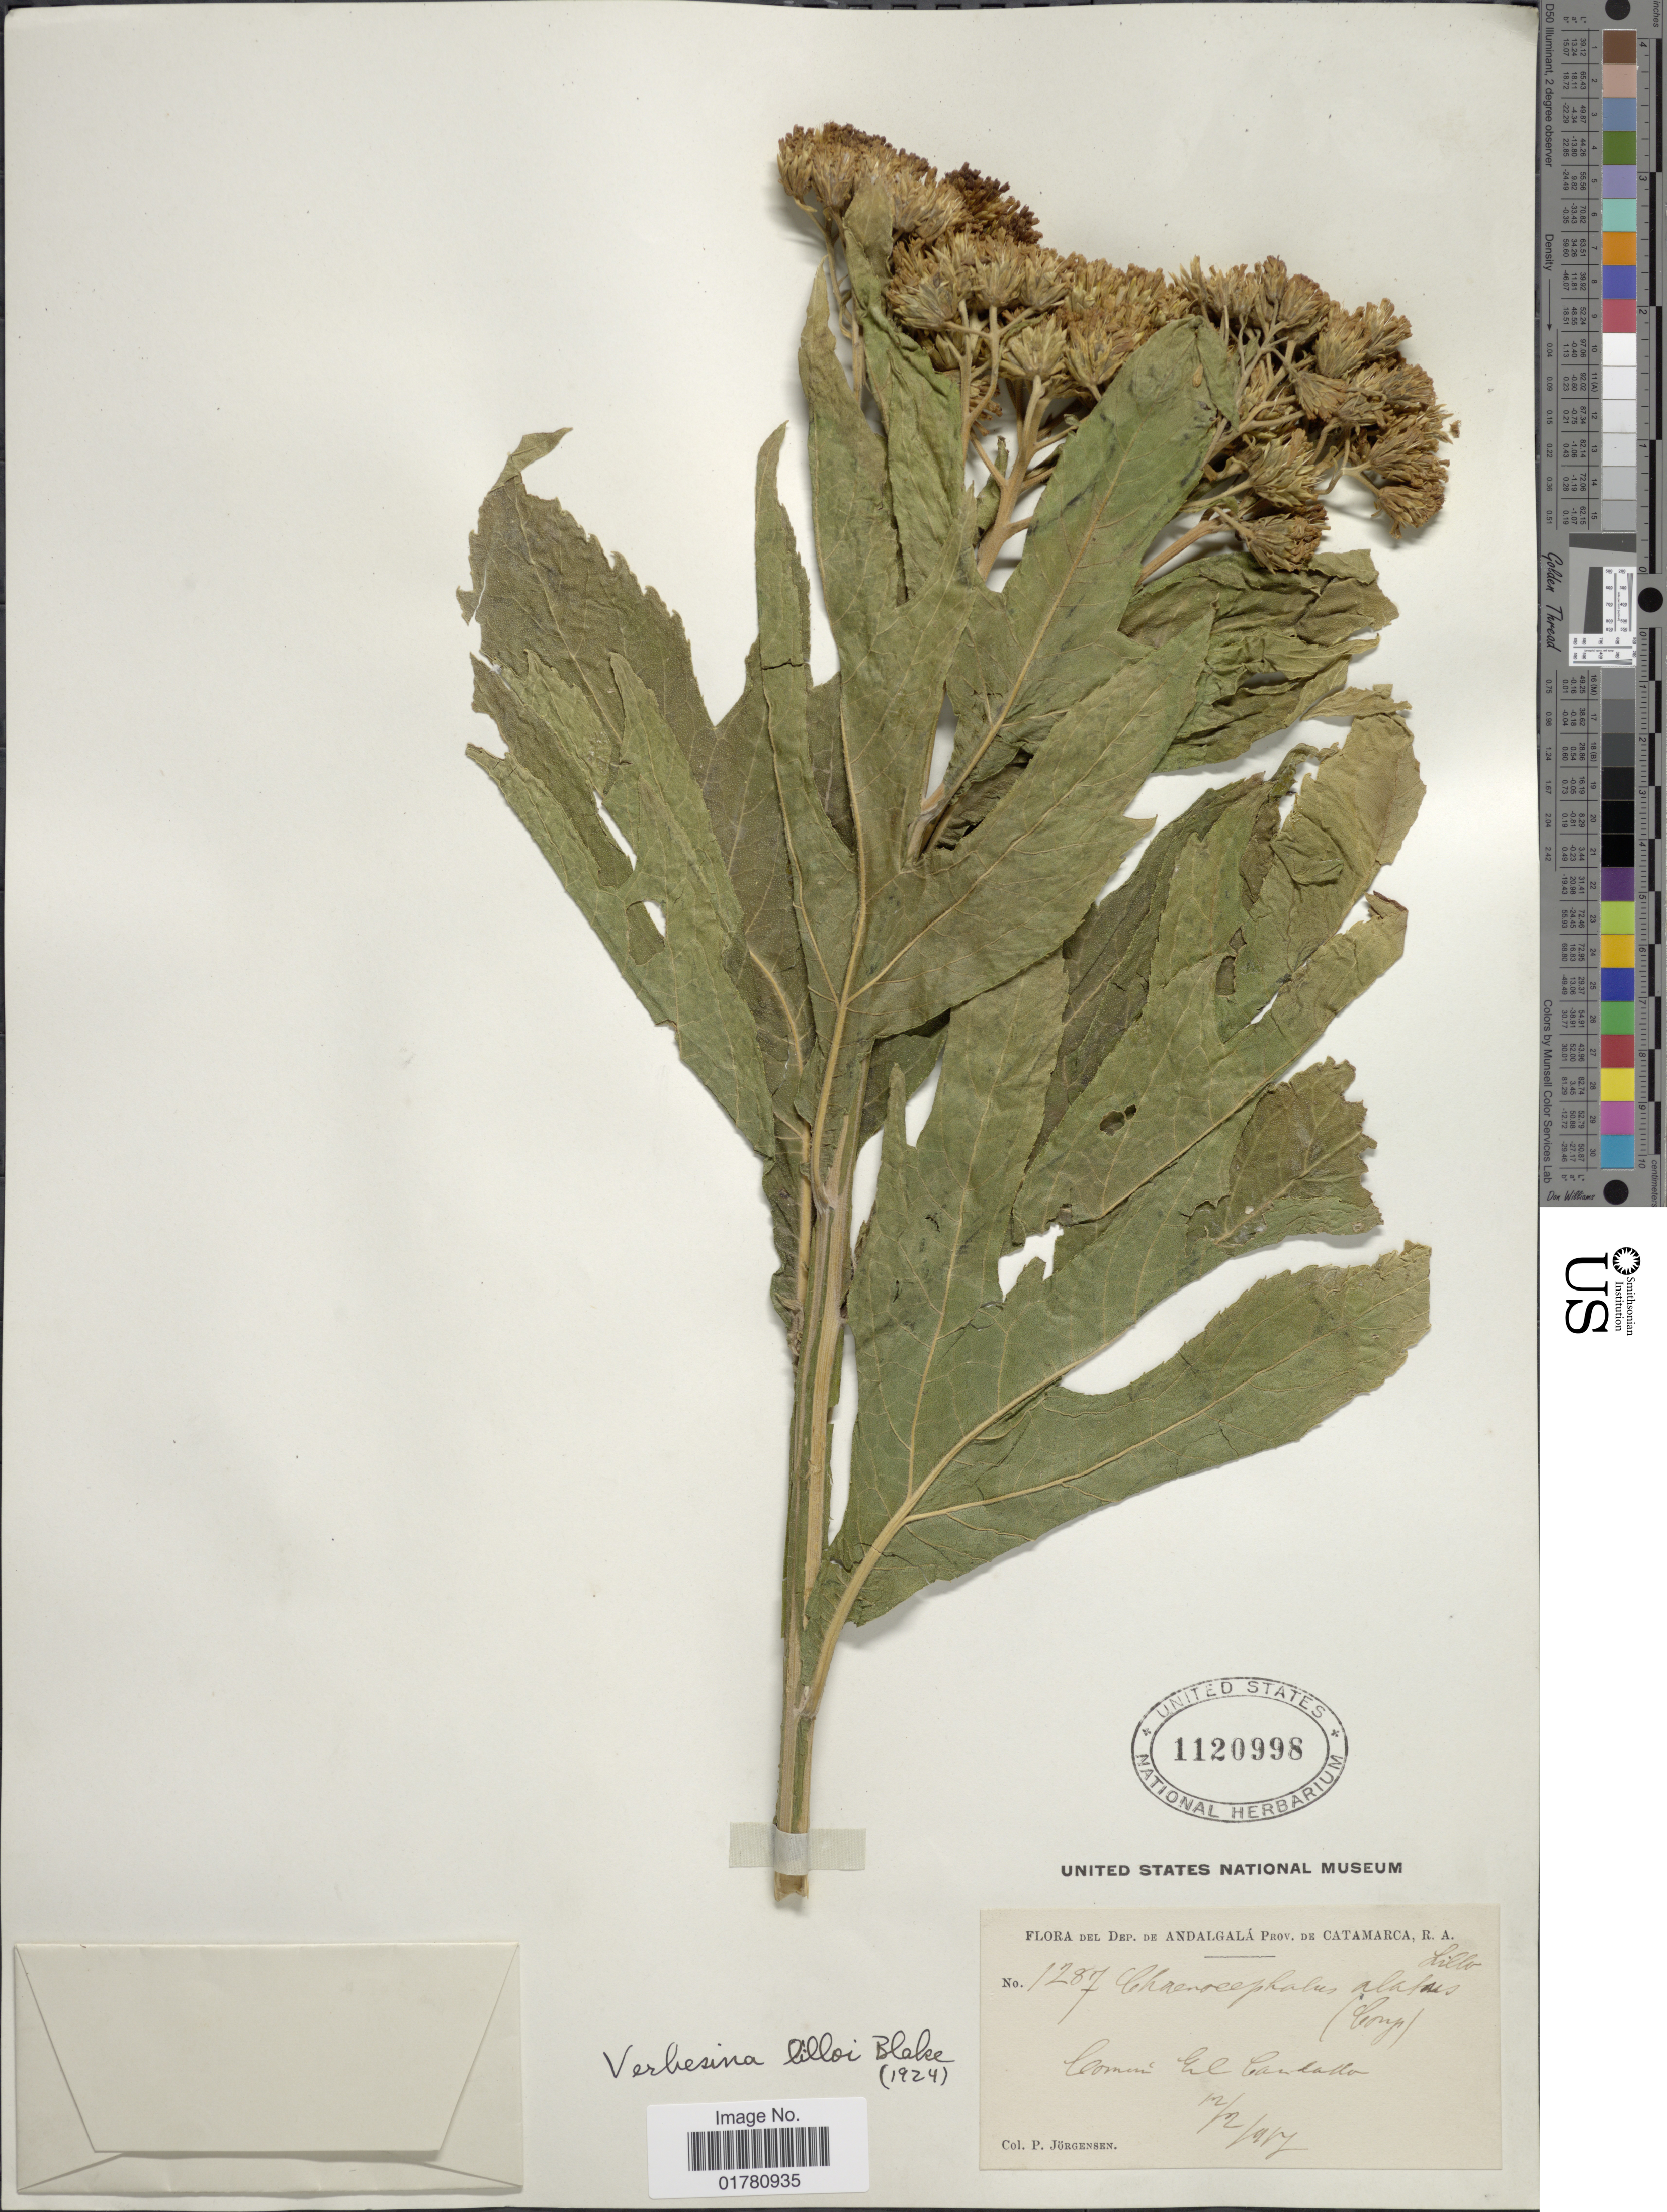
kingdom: Plantae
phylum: Tracheophyta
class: Magnoliopsida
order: Asterales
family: Asteraceae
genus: Verbesina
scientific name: Verbesina lilloi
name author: S.F. Blake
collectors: P. Jörgensen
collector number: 1287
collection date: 1917-02-12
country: Argentina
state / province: Catamarca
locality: Dep de Andalgalá Prov de Catamarca, T.A., Común El Candado.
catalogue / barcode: US 1120998